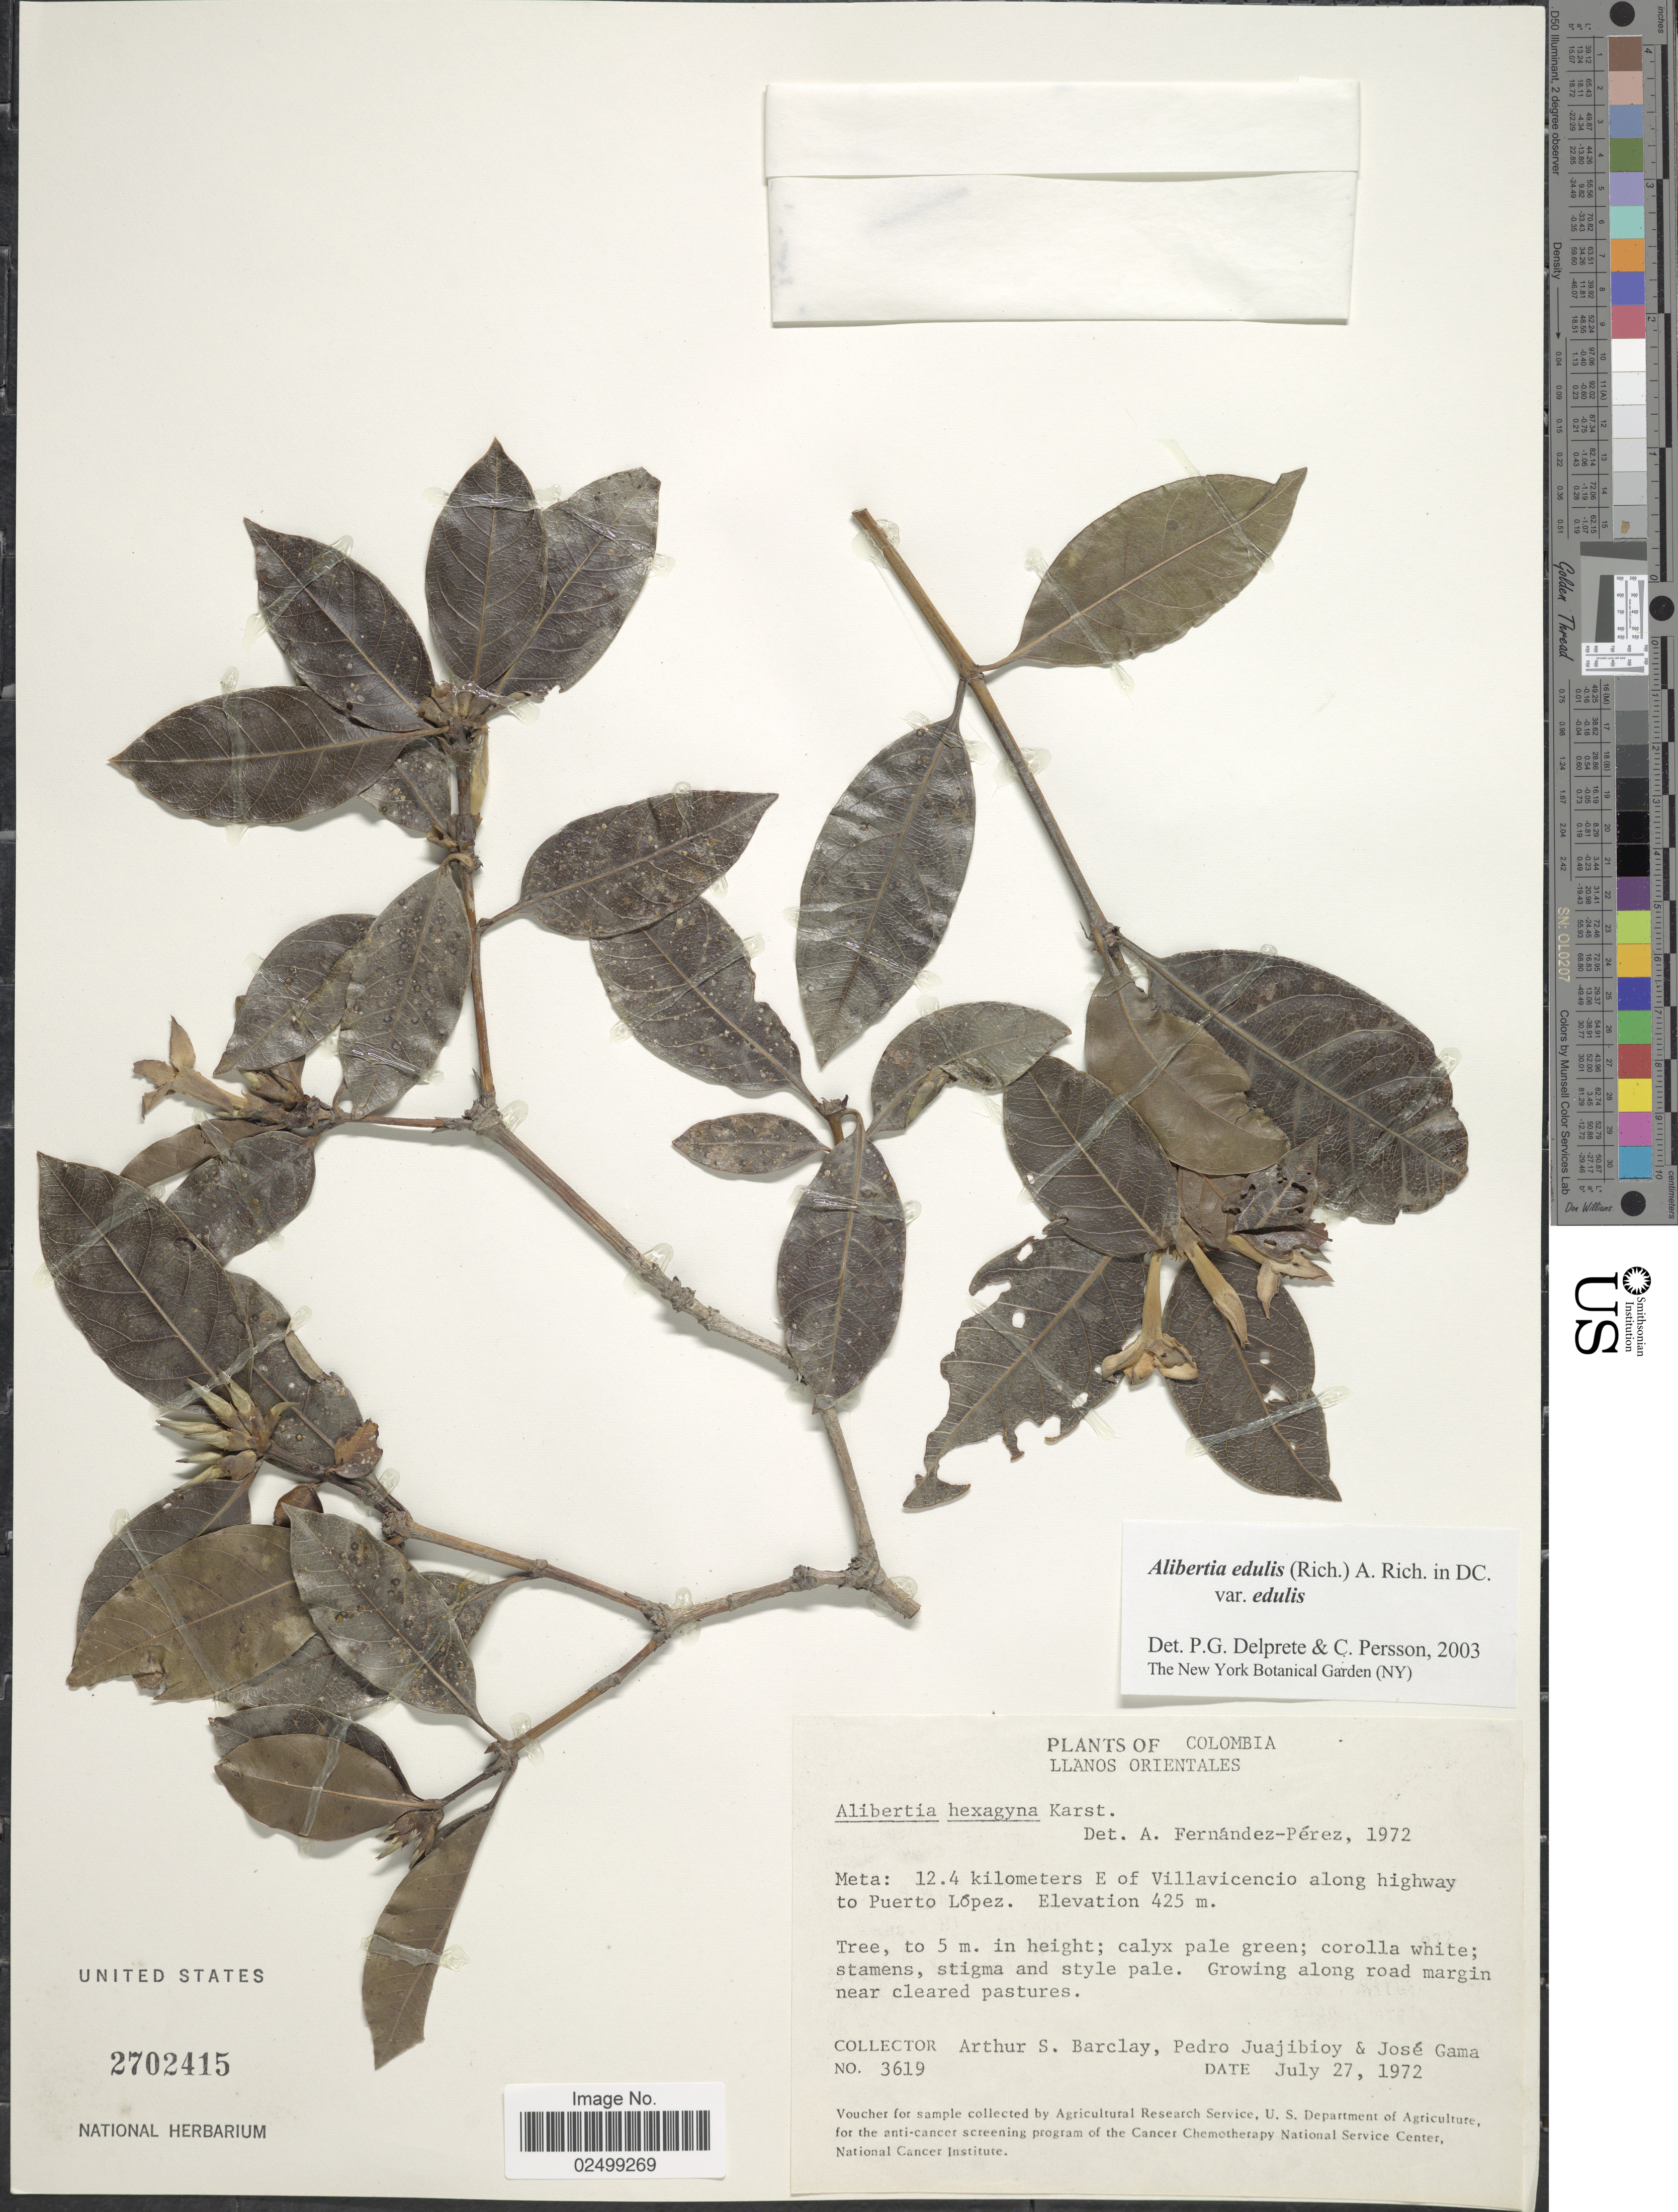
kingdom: Plantae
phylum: Tracheophyta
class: Magnoliopsida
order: Gentianales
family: Rubiaceae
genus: Alibertia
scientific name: Alibertia edulis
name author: (Rich.) A. Rich. ex DC.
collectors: A. S. Barclay, P. Juajibioy & J. Gama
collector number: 3619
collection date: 1972-07-27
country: Colombia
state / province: Meta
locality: Llanos Orientales, 12.4 kilometers E of Villavicencio along highway to Puerto López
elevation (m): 425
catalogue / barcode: US 2702415